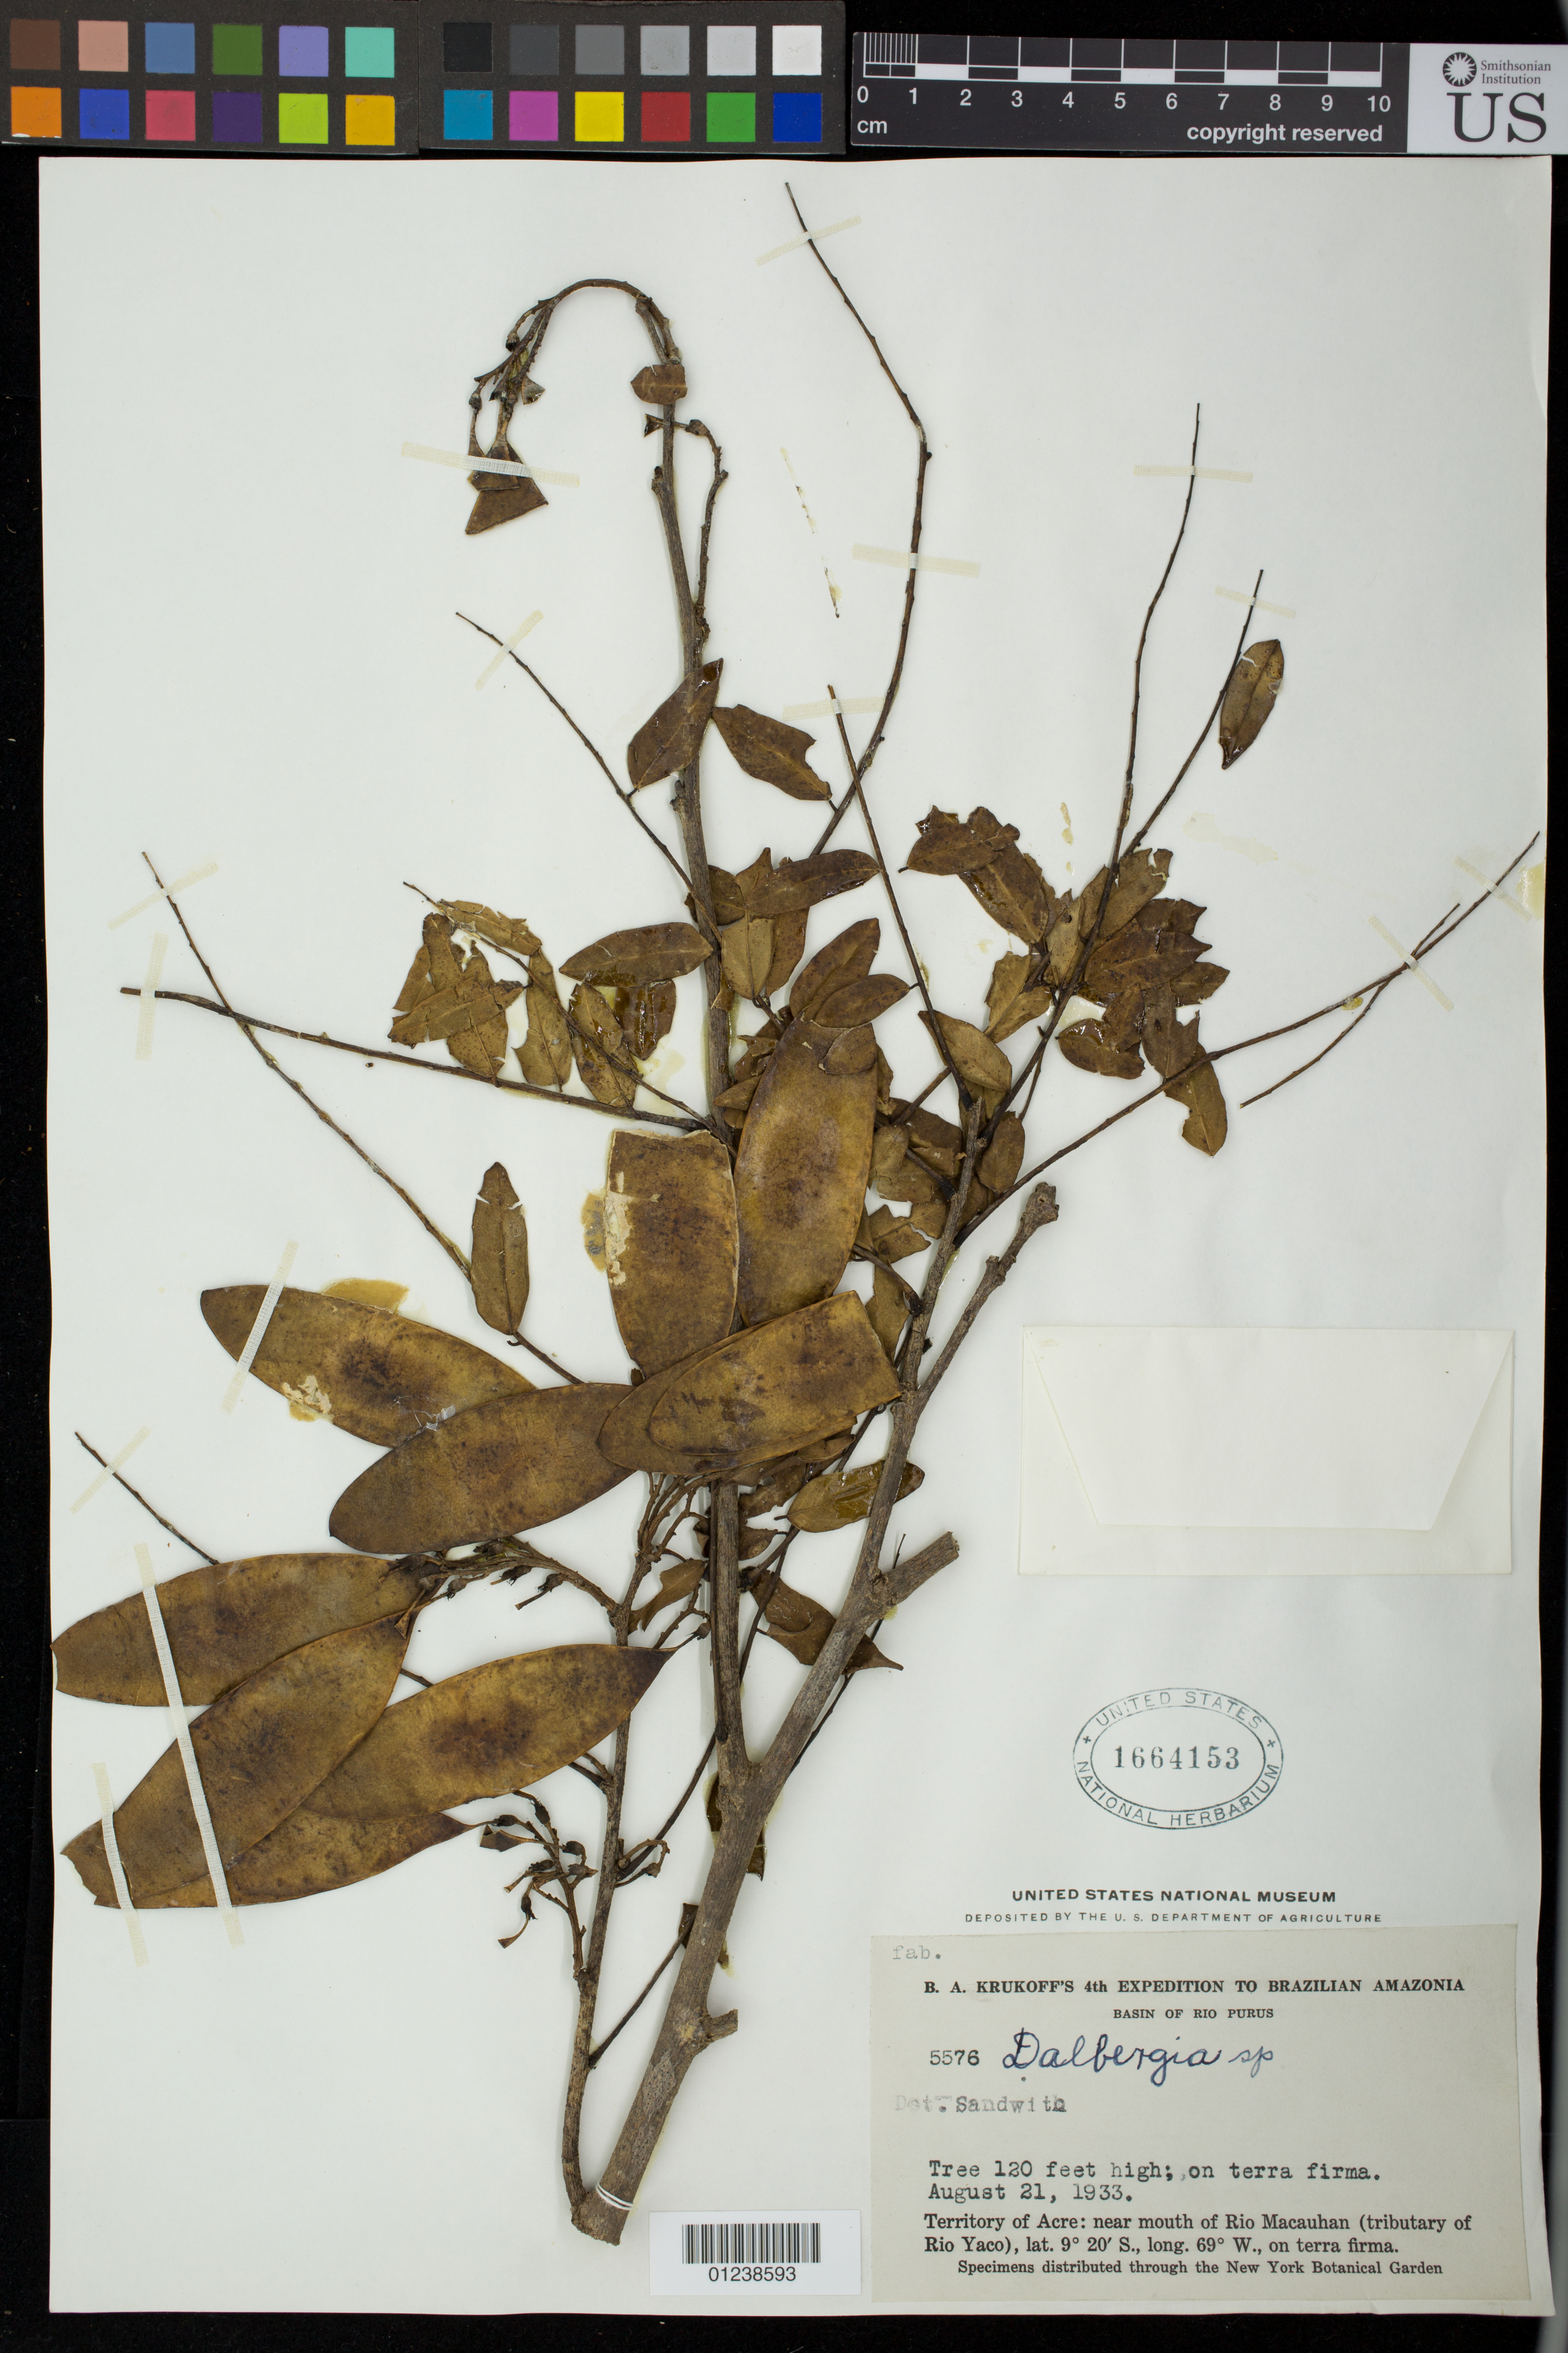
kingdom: Plantae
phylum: Tracheophyta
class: Magnoliopsida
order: Fabales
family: Fabaceae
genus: Dalbergia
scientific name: Dalbergia sp.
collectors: B. A. Krukoff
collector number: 5576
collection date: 1933-08-21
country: Brazil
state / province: Acre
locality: Basin of Rio Purus.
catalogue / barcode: US 1664153